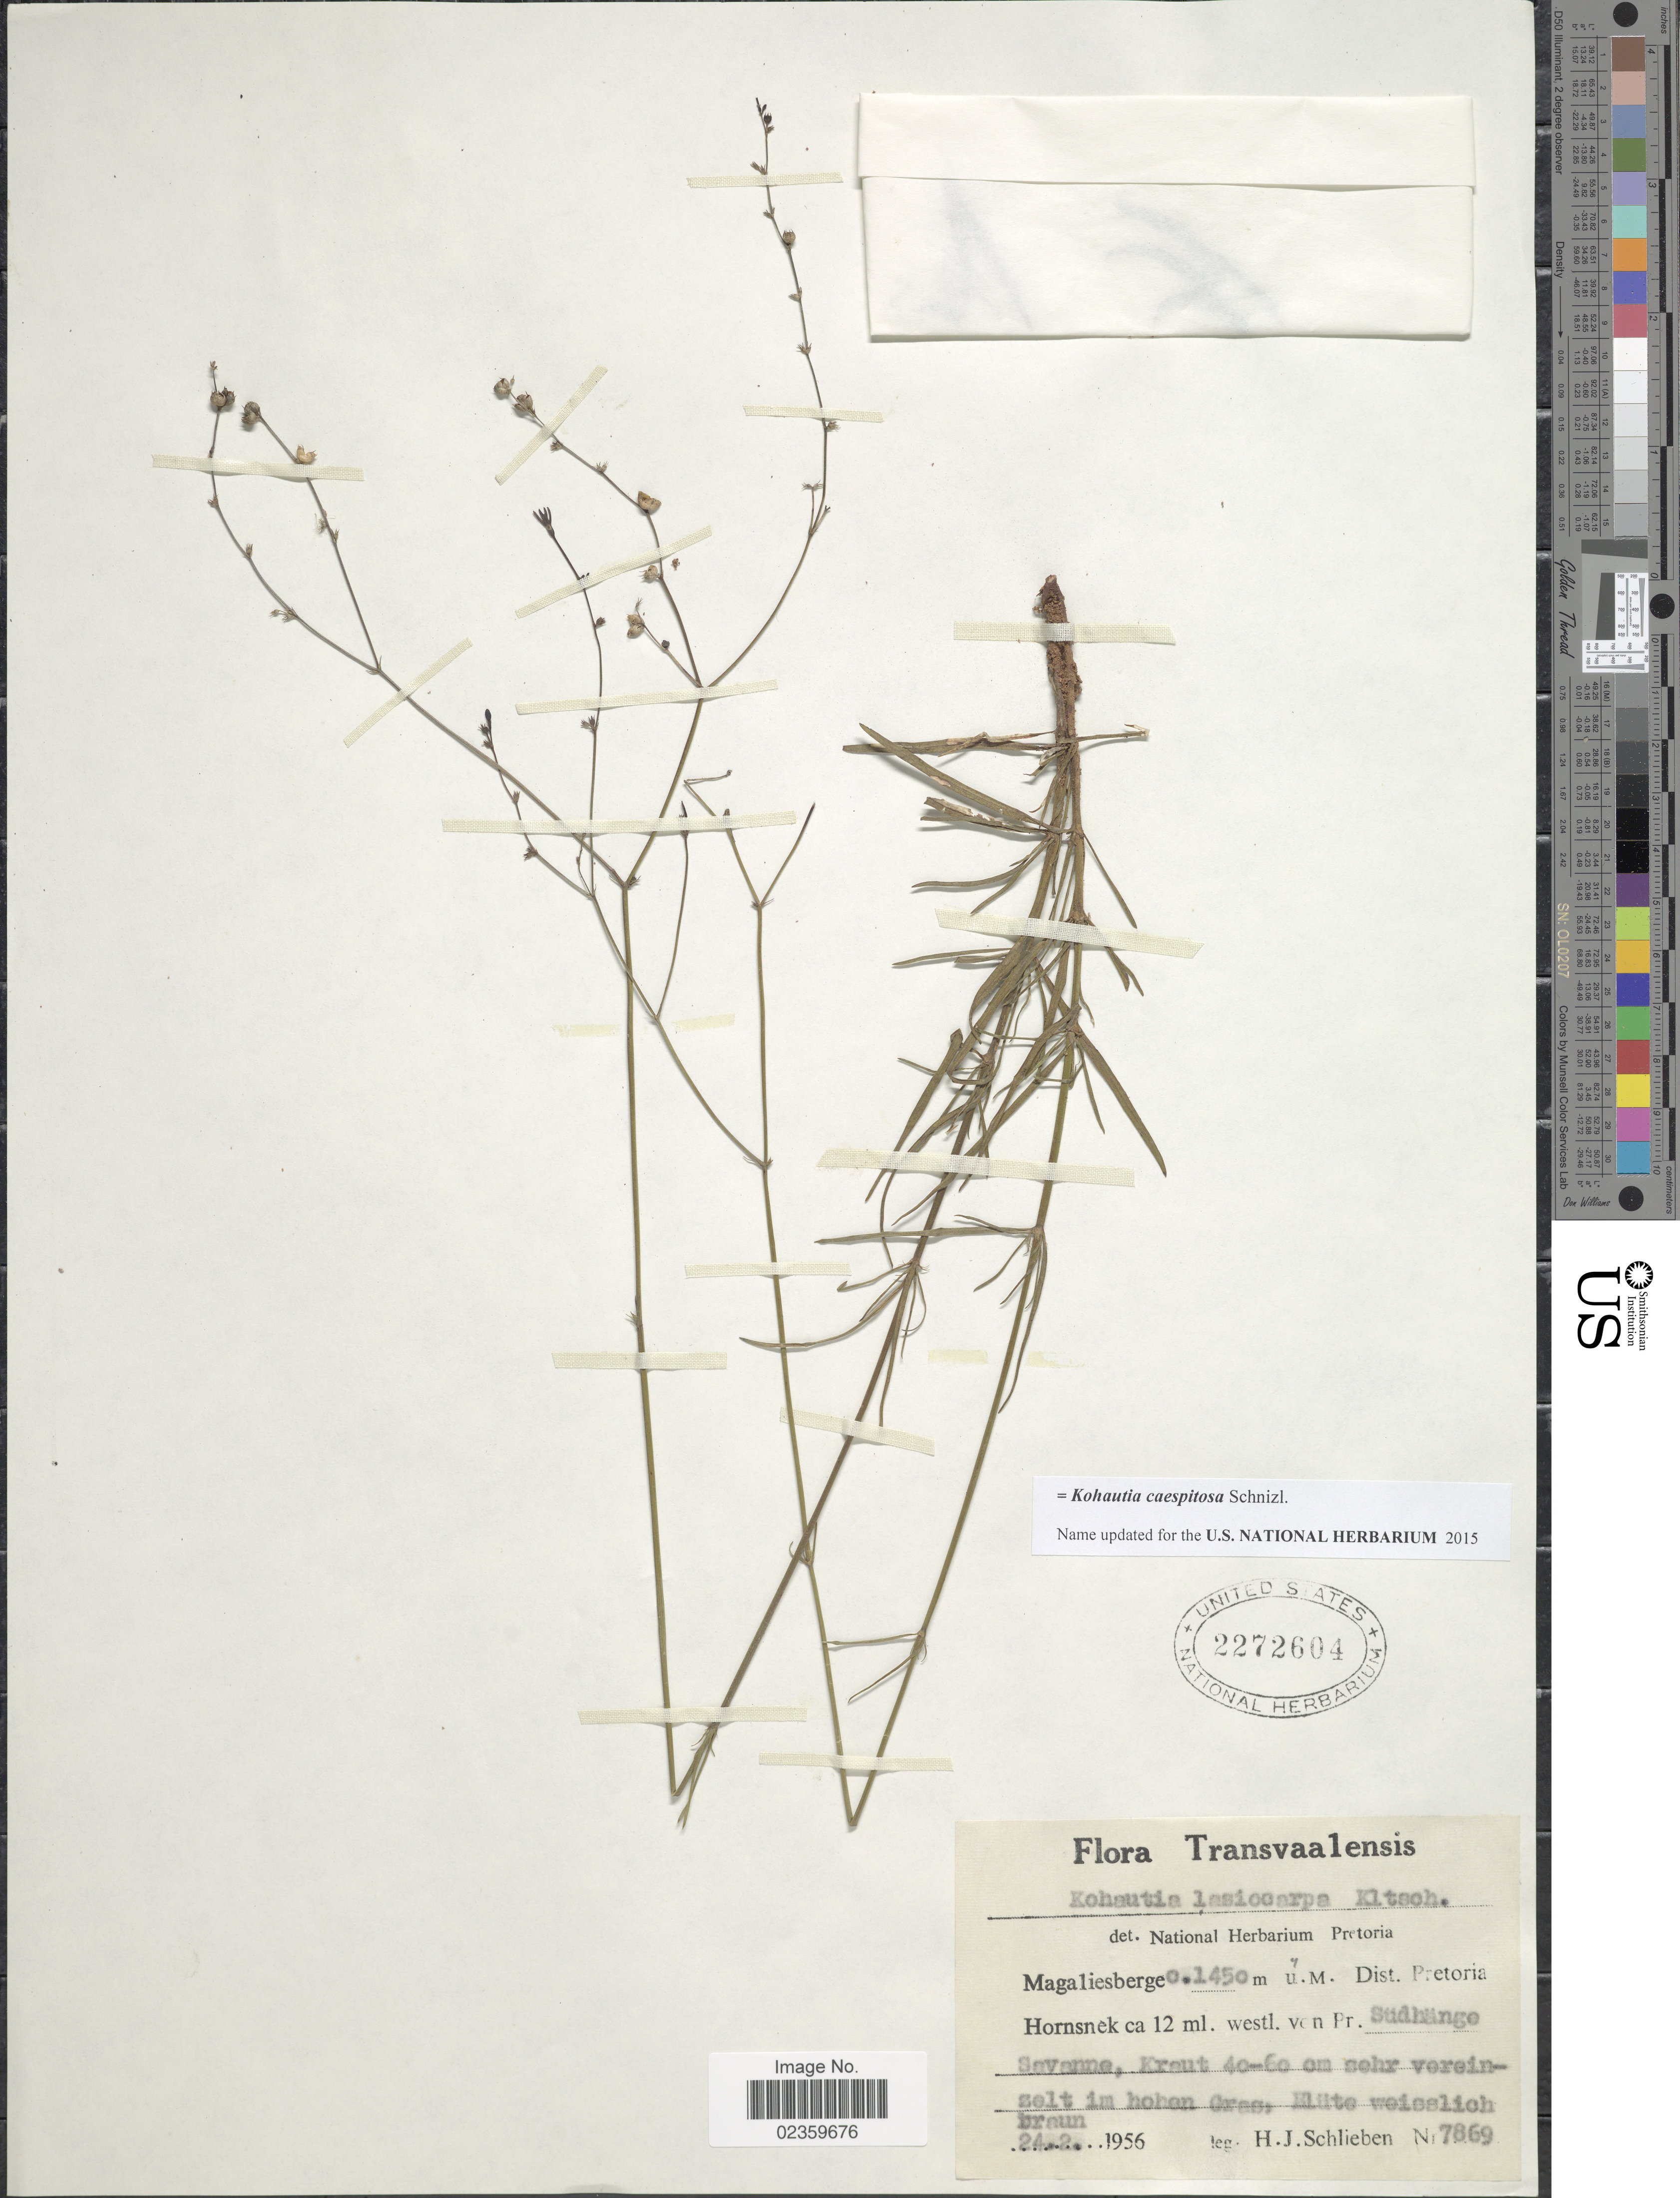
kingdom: Plantae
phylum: Tracheophyta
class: Magnoliopsida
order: Gentianales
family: Rubiaceae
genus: Kohautia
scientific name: Kohautia caespitosa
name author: Schnizl.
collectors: H. J. Schlieben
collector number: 7869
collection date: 1956-02-24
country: South Africa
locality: Transvaalensis, Magaliesberge, Dist. Pretoria Hornsnek ca 12 ml. westl. von Pr. Sudhange Savanne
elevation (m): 1450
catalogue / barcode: US 2272604